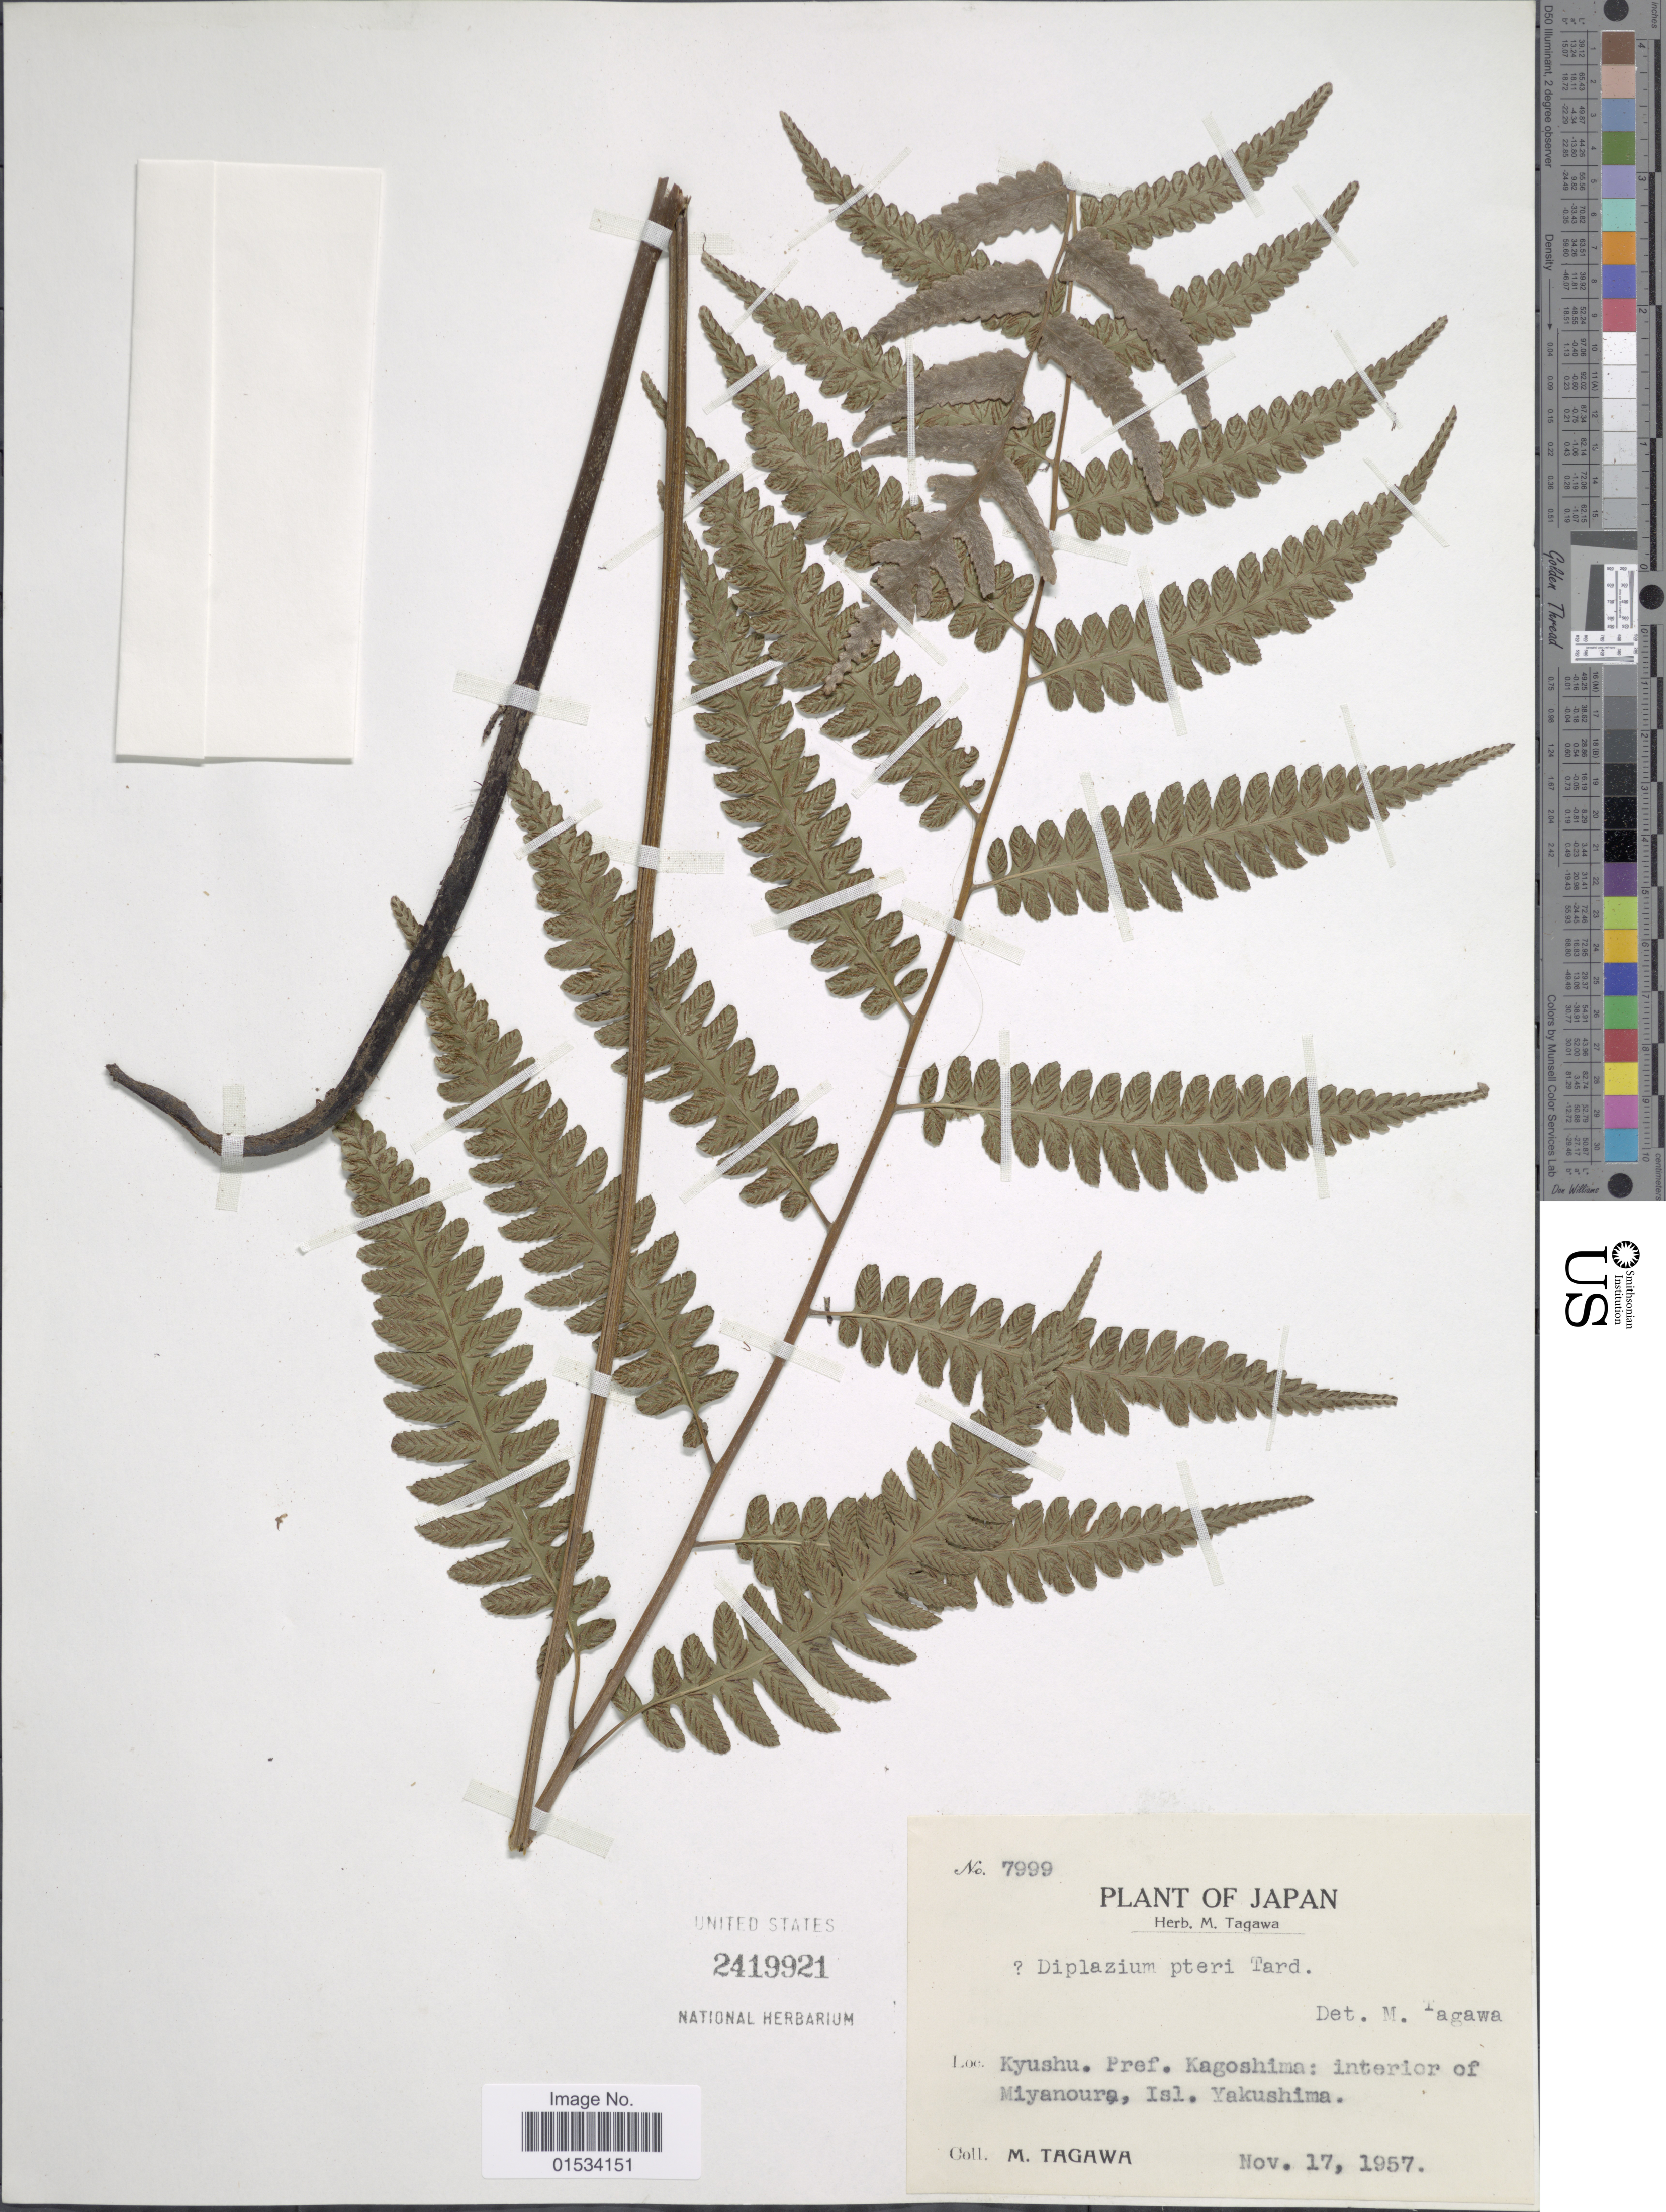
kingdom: Plantae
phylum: Tracheophyta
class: Polypodiopsida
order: Polypodiales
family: Athyriaceae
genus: Diplazium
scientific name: Diplazium petri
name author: Tardieu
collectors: M. Tagawa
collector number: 7999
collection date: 1957-11-17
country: Japan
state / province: Kagosima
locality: Kyushu: interior of Miyanoura, Isl. Yakushima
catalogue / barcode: US 2419921